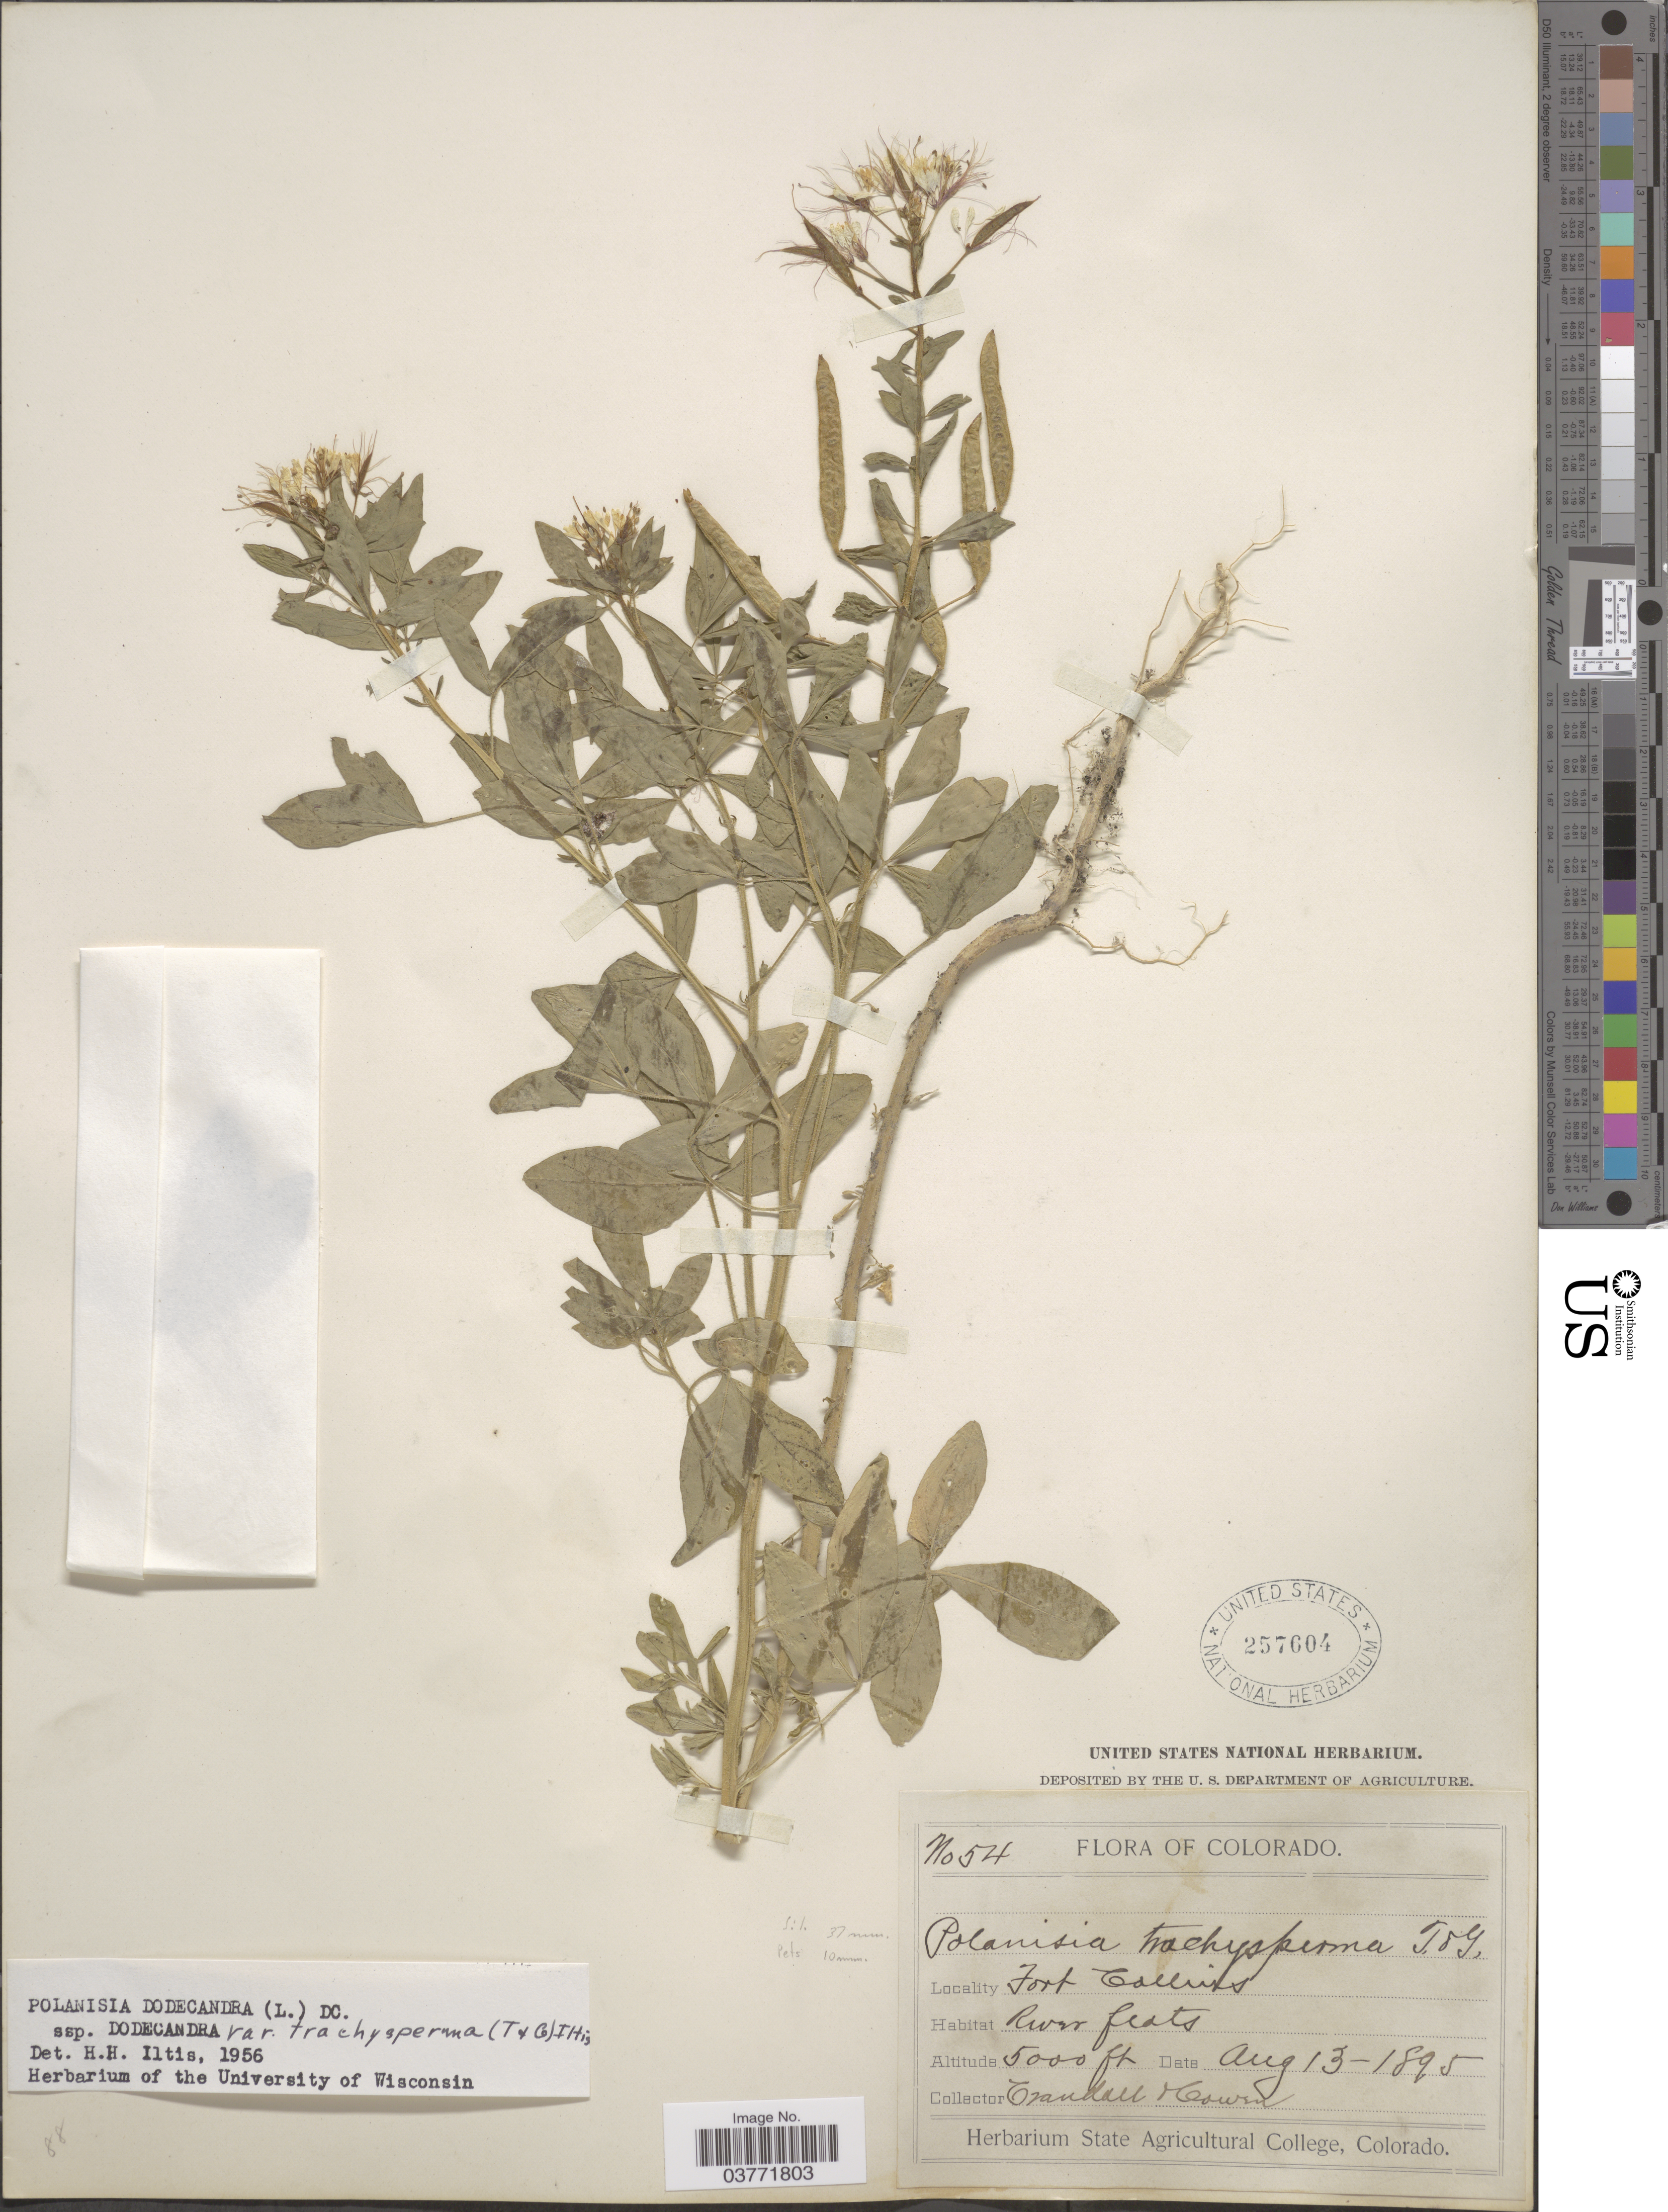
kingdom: Plantae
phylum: Tracheophyta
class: Magnoliopsida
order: Brassicales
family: Cleomaceae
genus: Polanisia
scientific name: Polanisia trachysperma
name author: Torr. & A. Gray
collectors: -. Crandall & -. Cowen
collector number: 54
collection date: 1895-08-13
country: United States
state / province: Colorado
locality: Fort Collins. River flats.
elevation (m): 1524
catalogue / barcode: US 257604